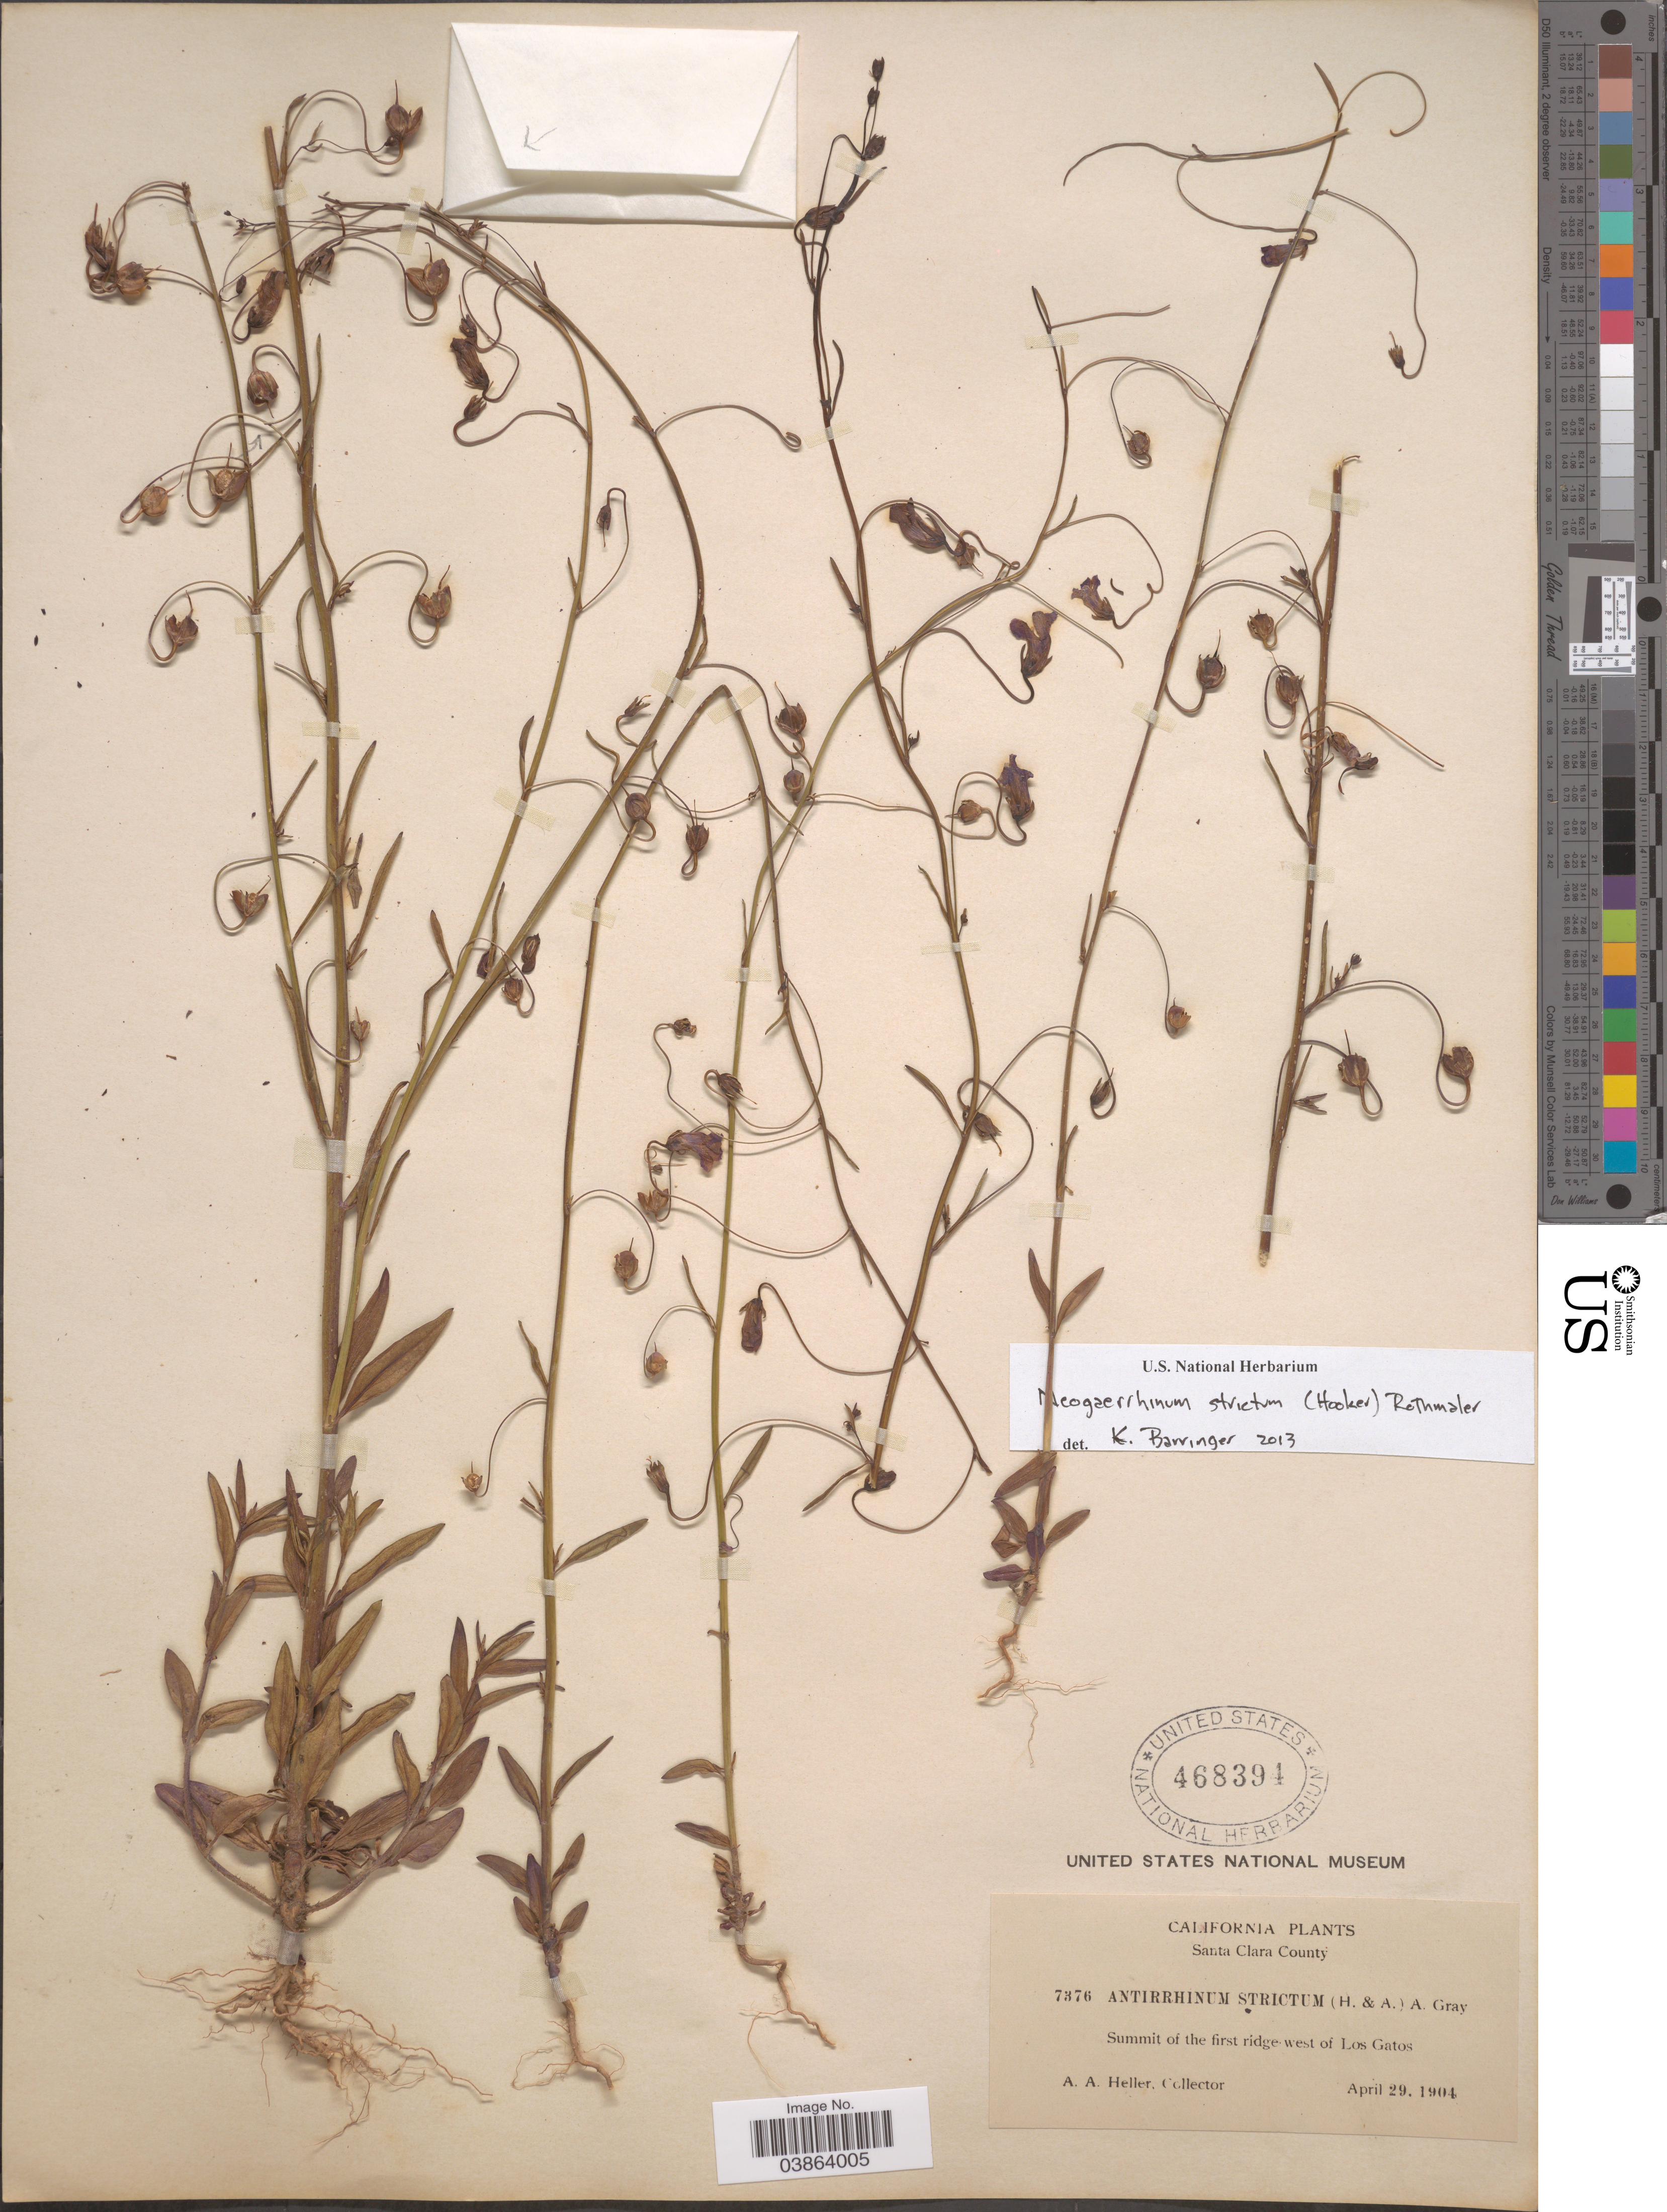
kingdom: Plantae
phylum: Tracheophyta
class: Magnoliopsida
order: Lamiales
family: Plantaginaceae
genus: Neogaerrhinum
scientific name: Neogaerrhinum strictum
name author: (Hook. & Arn.) Rothm.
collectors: A. A. Heller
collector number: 7376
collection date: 1904-04-29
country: United States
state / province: California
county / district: Santa Clara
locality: Santa Clara County. Summit of the first ridge west of Los Gatos.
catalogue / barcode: US 468394